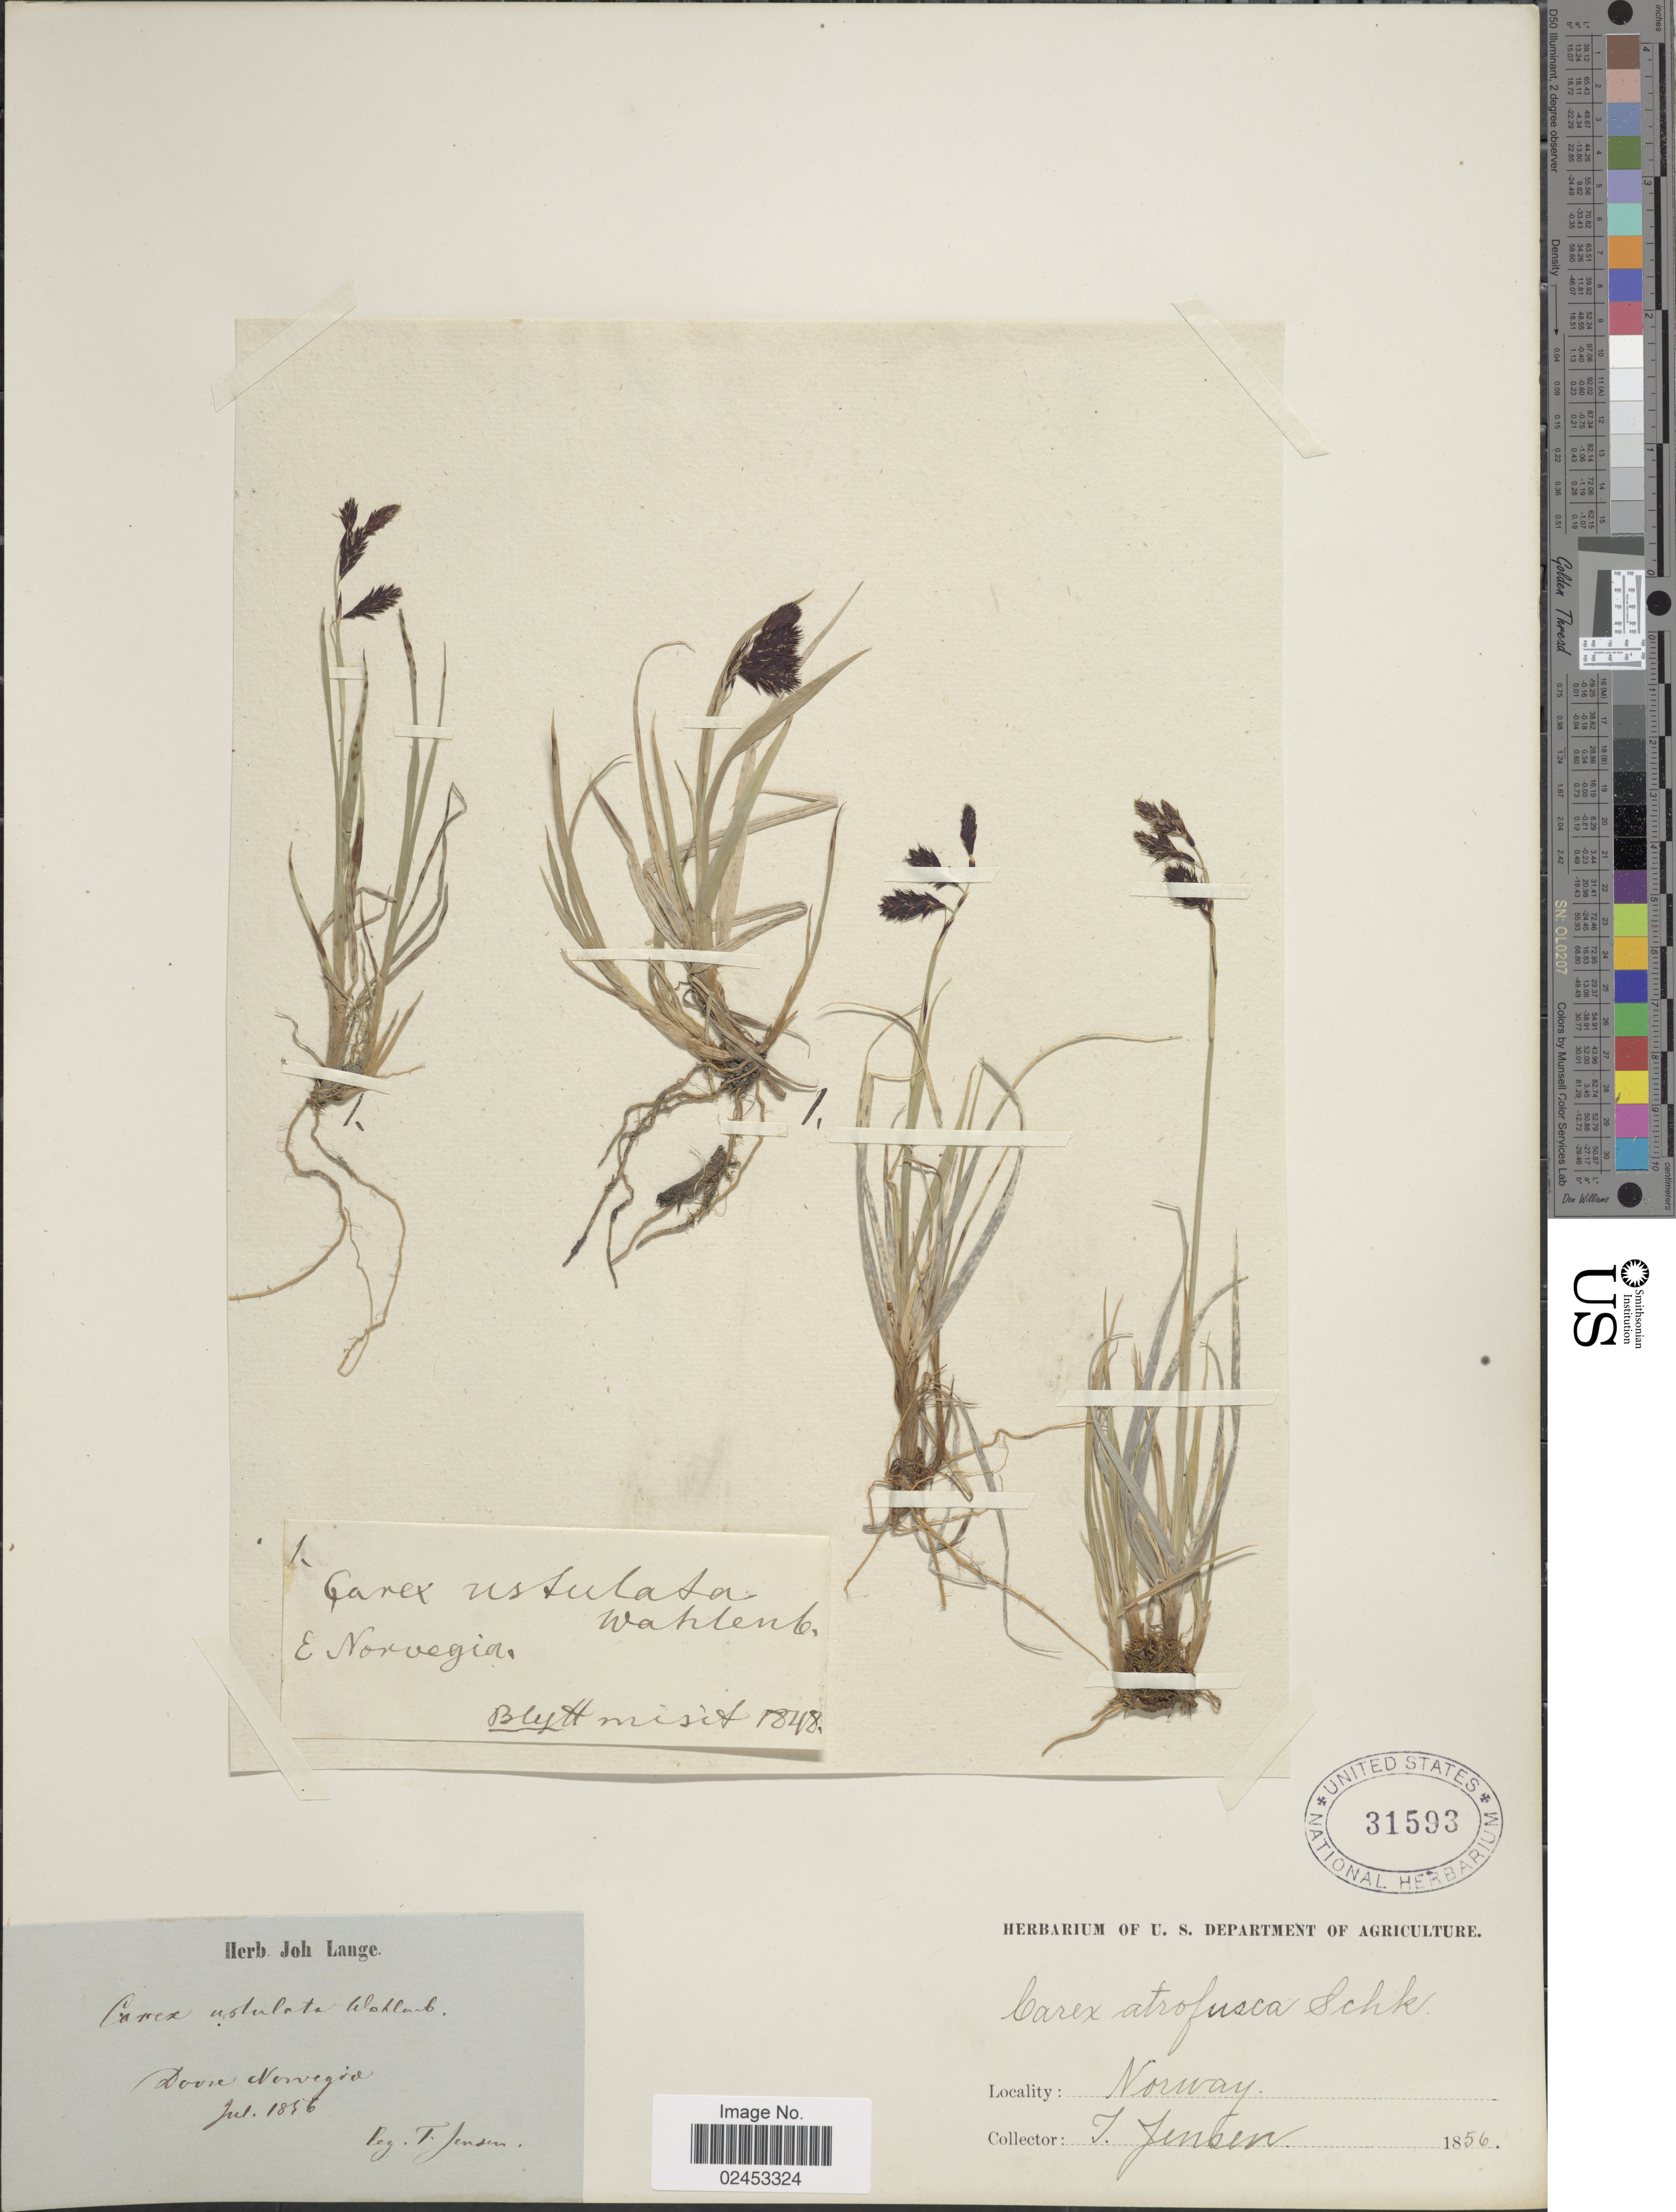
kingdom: Plantae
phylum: Tracheophyta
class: Liliopsida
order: Poales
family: Cyperaceae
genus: Carex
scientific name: Carex atrofusca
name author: Schkuhr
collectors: T. Jensen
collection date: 1856-07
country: Norway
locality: Dovre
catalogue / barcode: US 31593